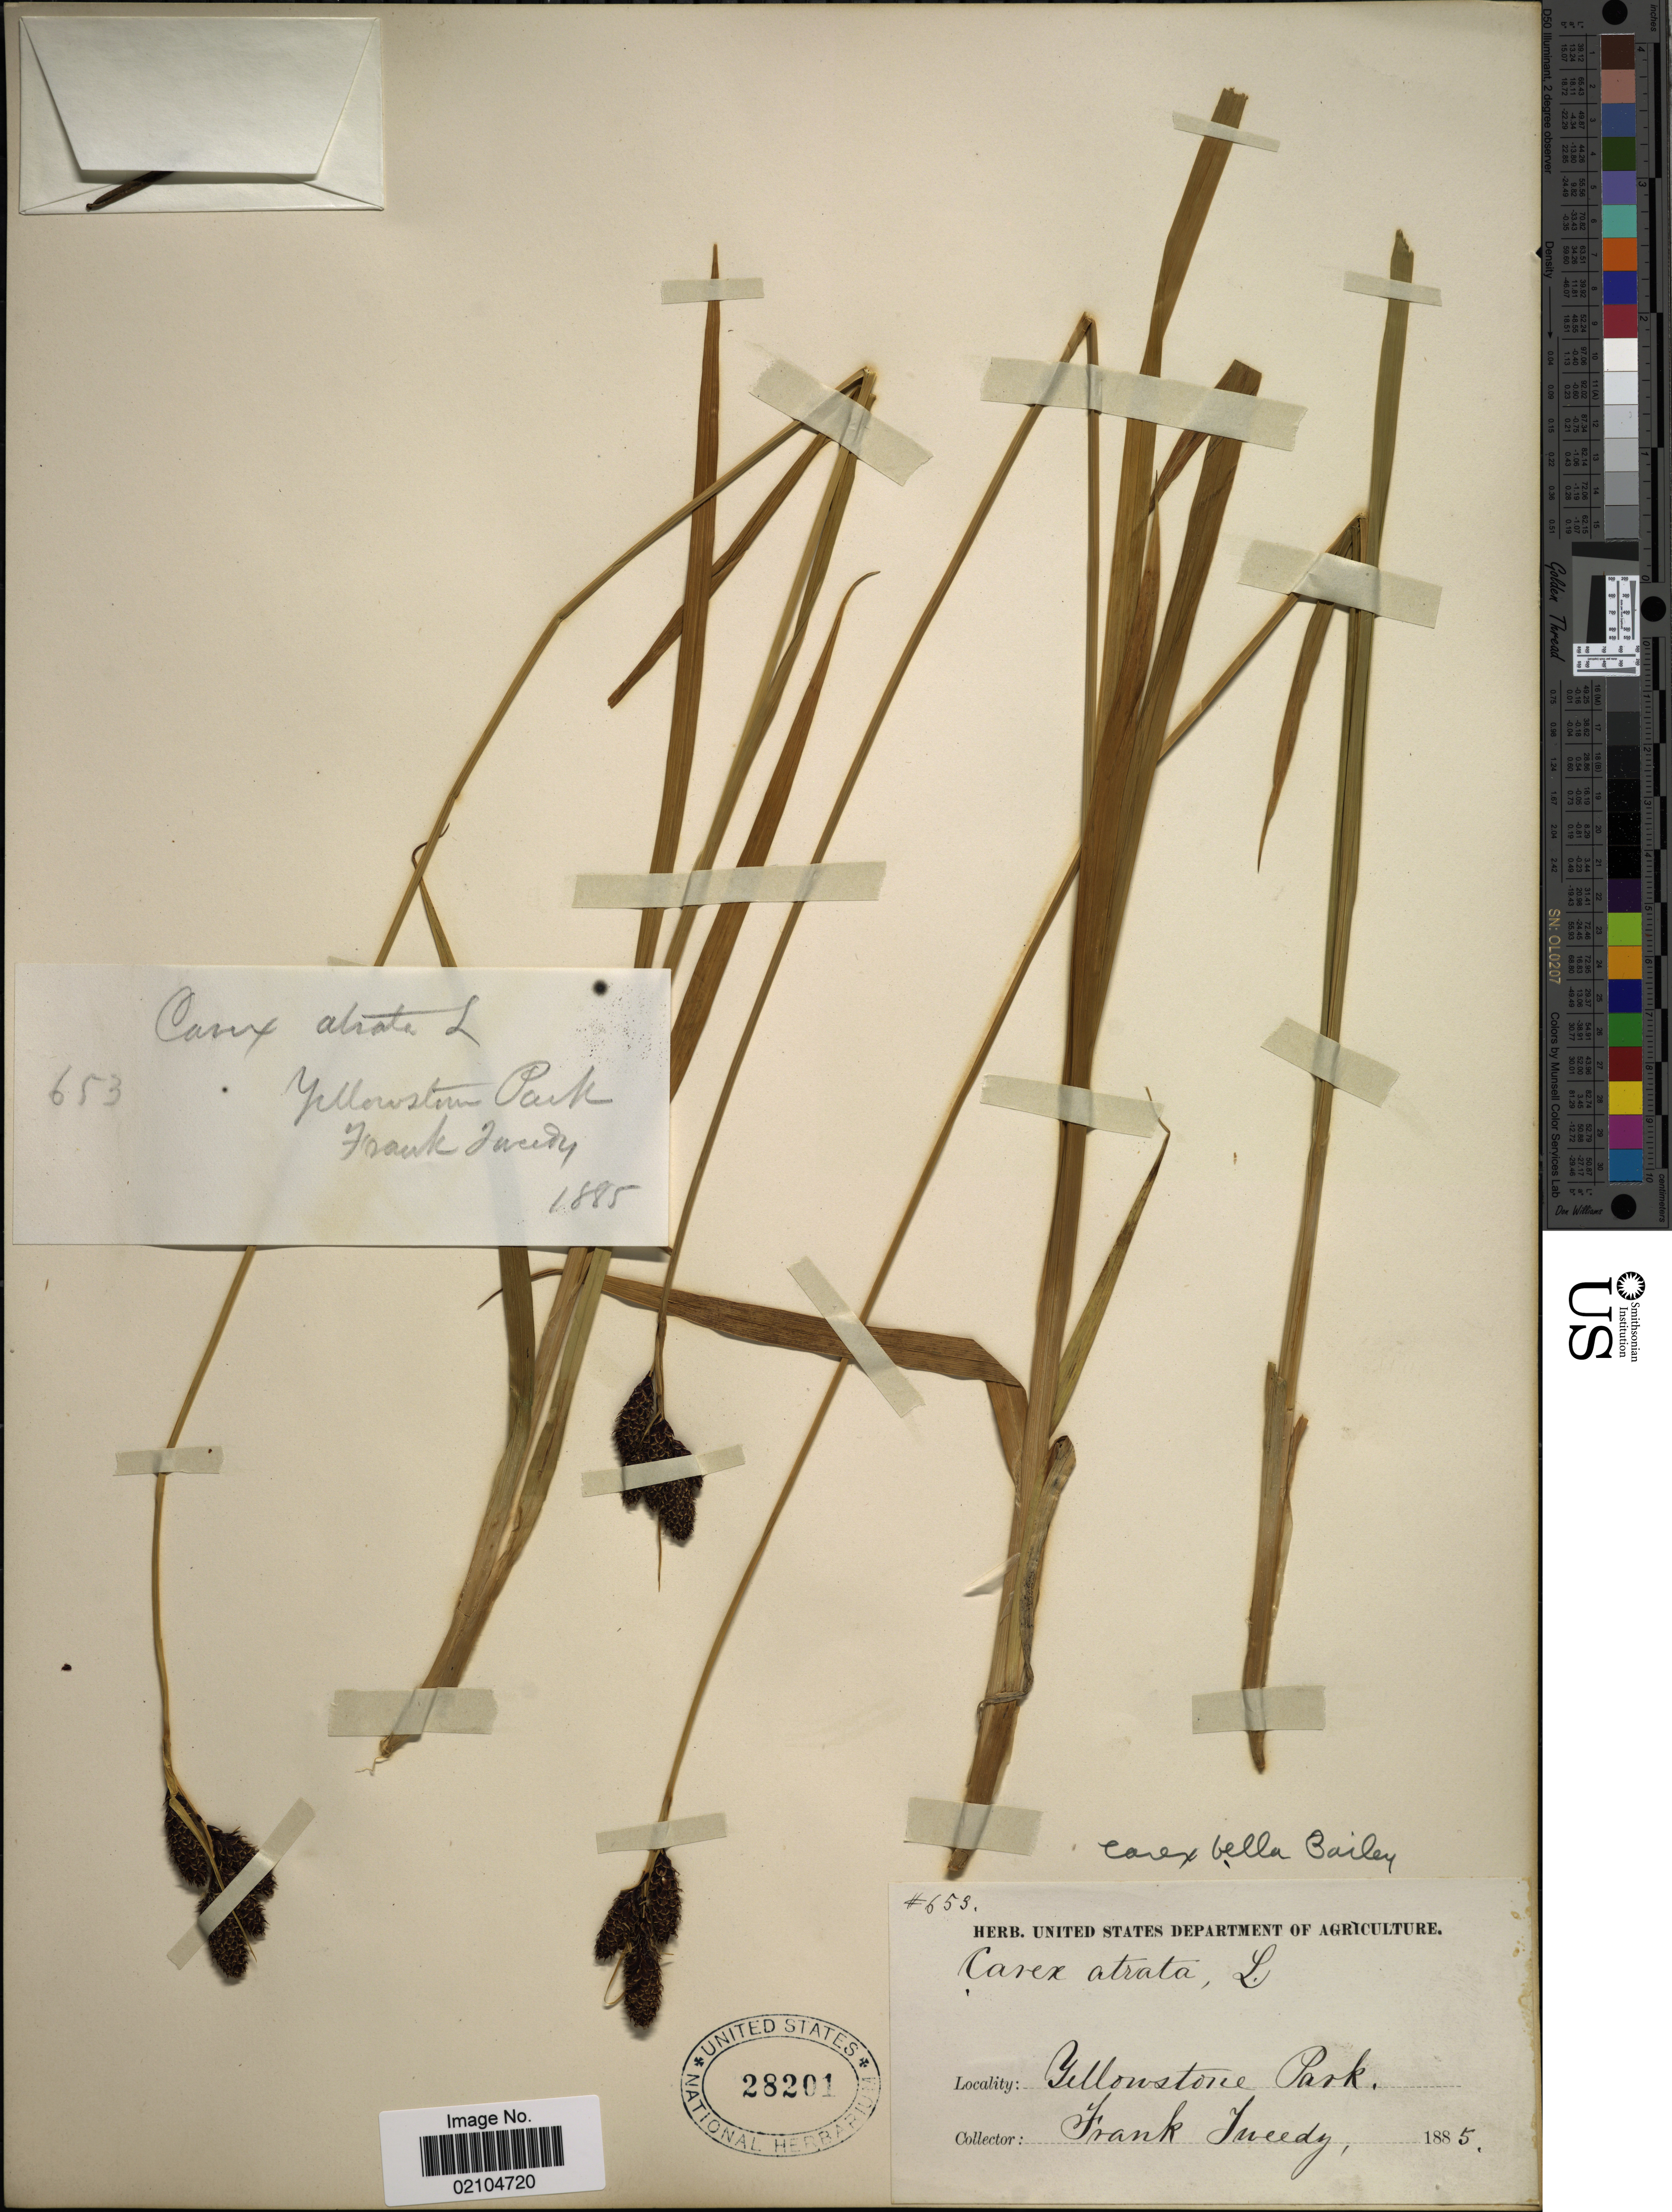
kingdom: Plantae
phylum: Tracheophyta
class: Liliopsida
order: Poales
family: Cyperaceae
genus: Carex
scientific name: Carex bella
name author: L.H. Bailey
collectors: F. Tweedy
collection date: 1885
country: United States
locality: Yellowstone Park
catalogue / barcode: US 28201